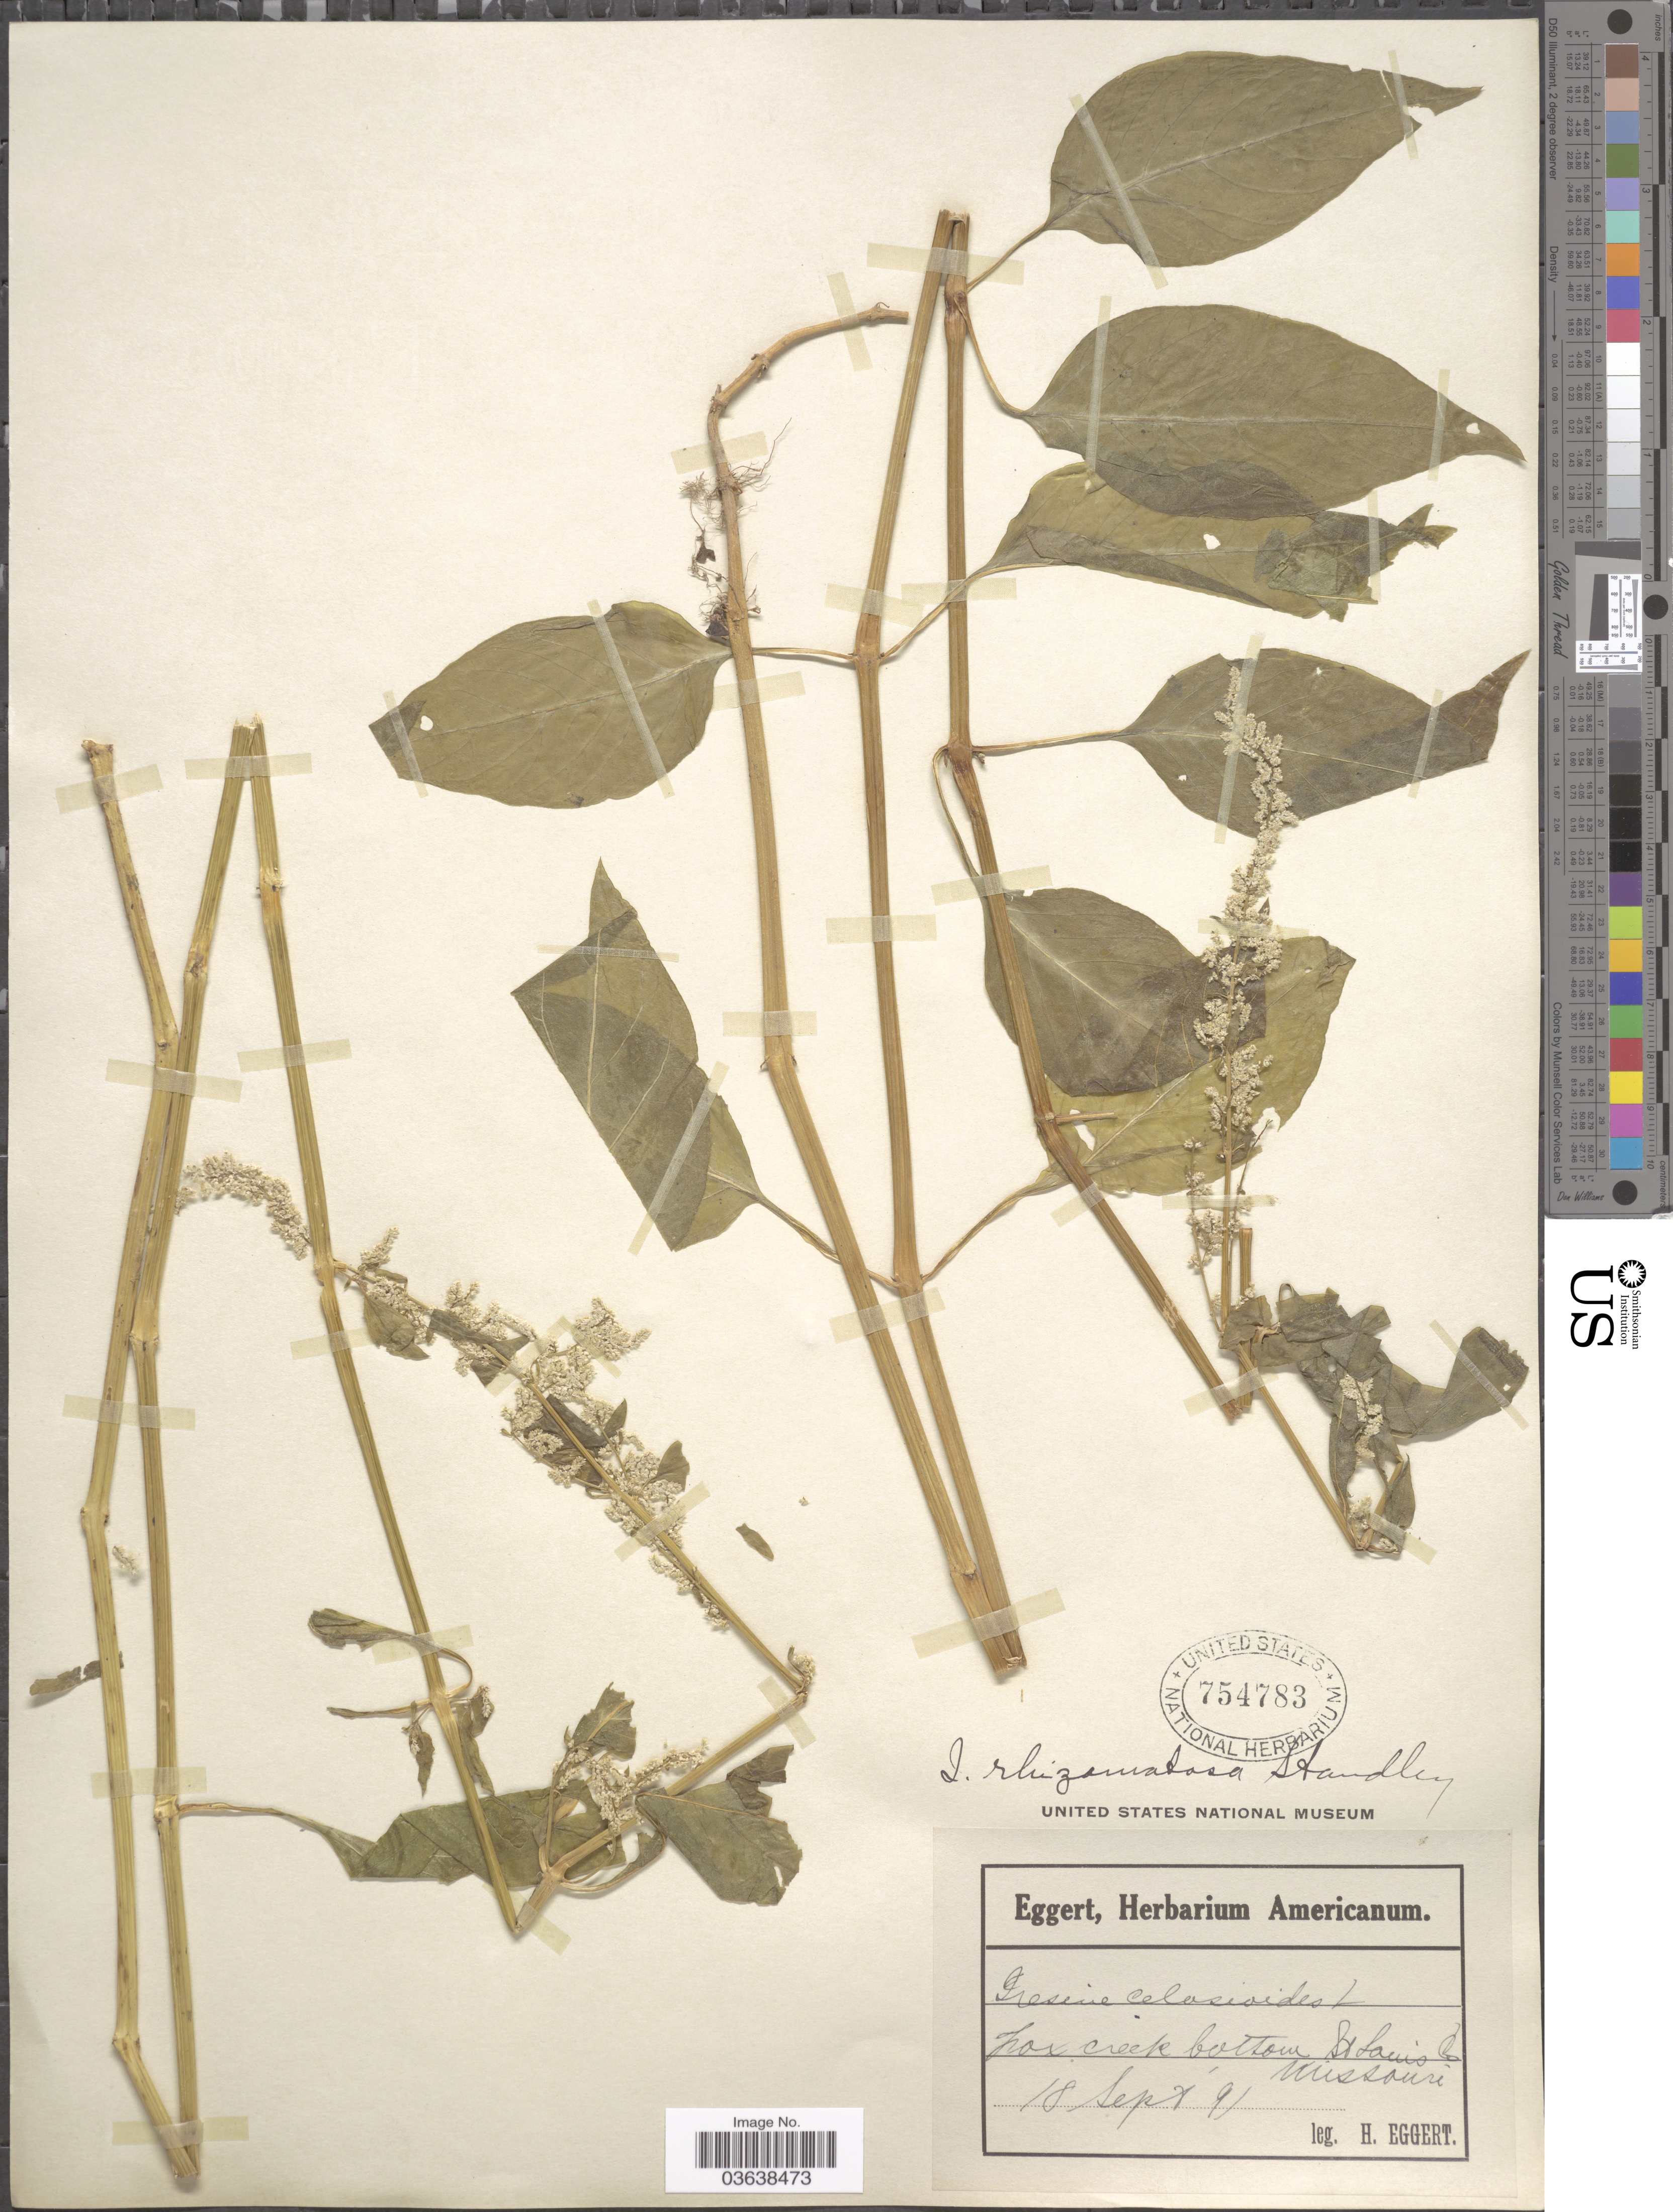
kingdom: Plantae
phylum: Tracheophyta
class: Magnoliopsida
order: Caryophyllales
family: Amaranthaceae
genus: Iresine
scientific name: Iresine rhizomatosa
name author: Standl.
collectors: H. Eggert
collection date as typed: Transcribed d/m/y: 18/9/91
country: United States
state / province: Missouri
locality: Fox creek bottom. St. Louis Co.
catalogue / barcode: US 754783